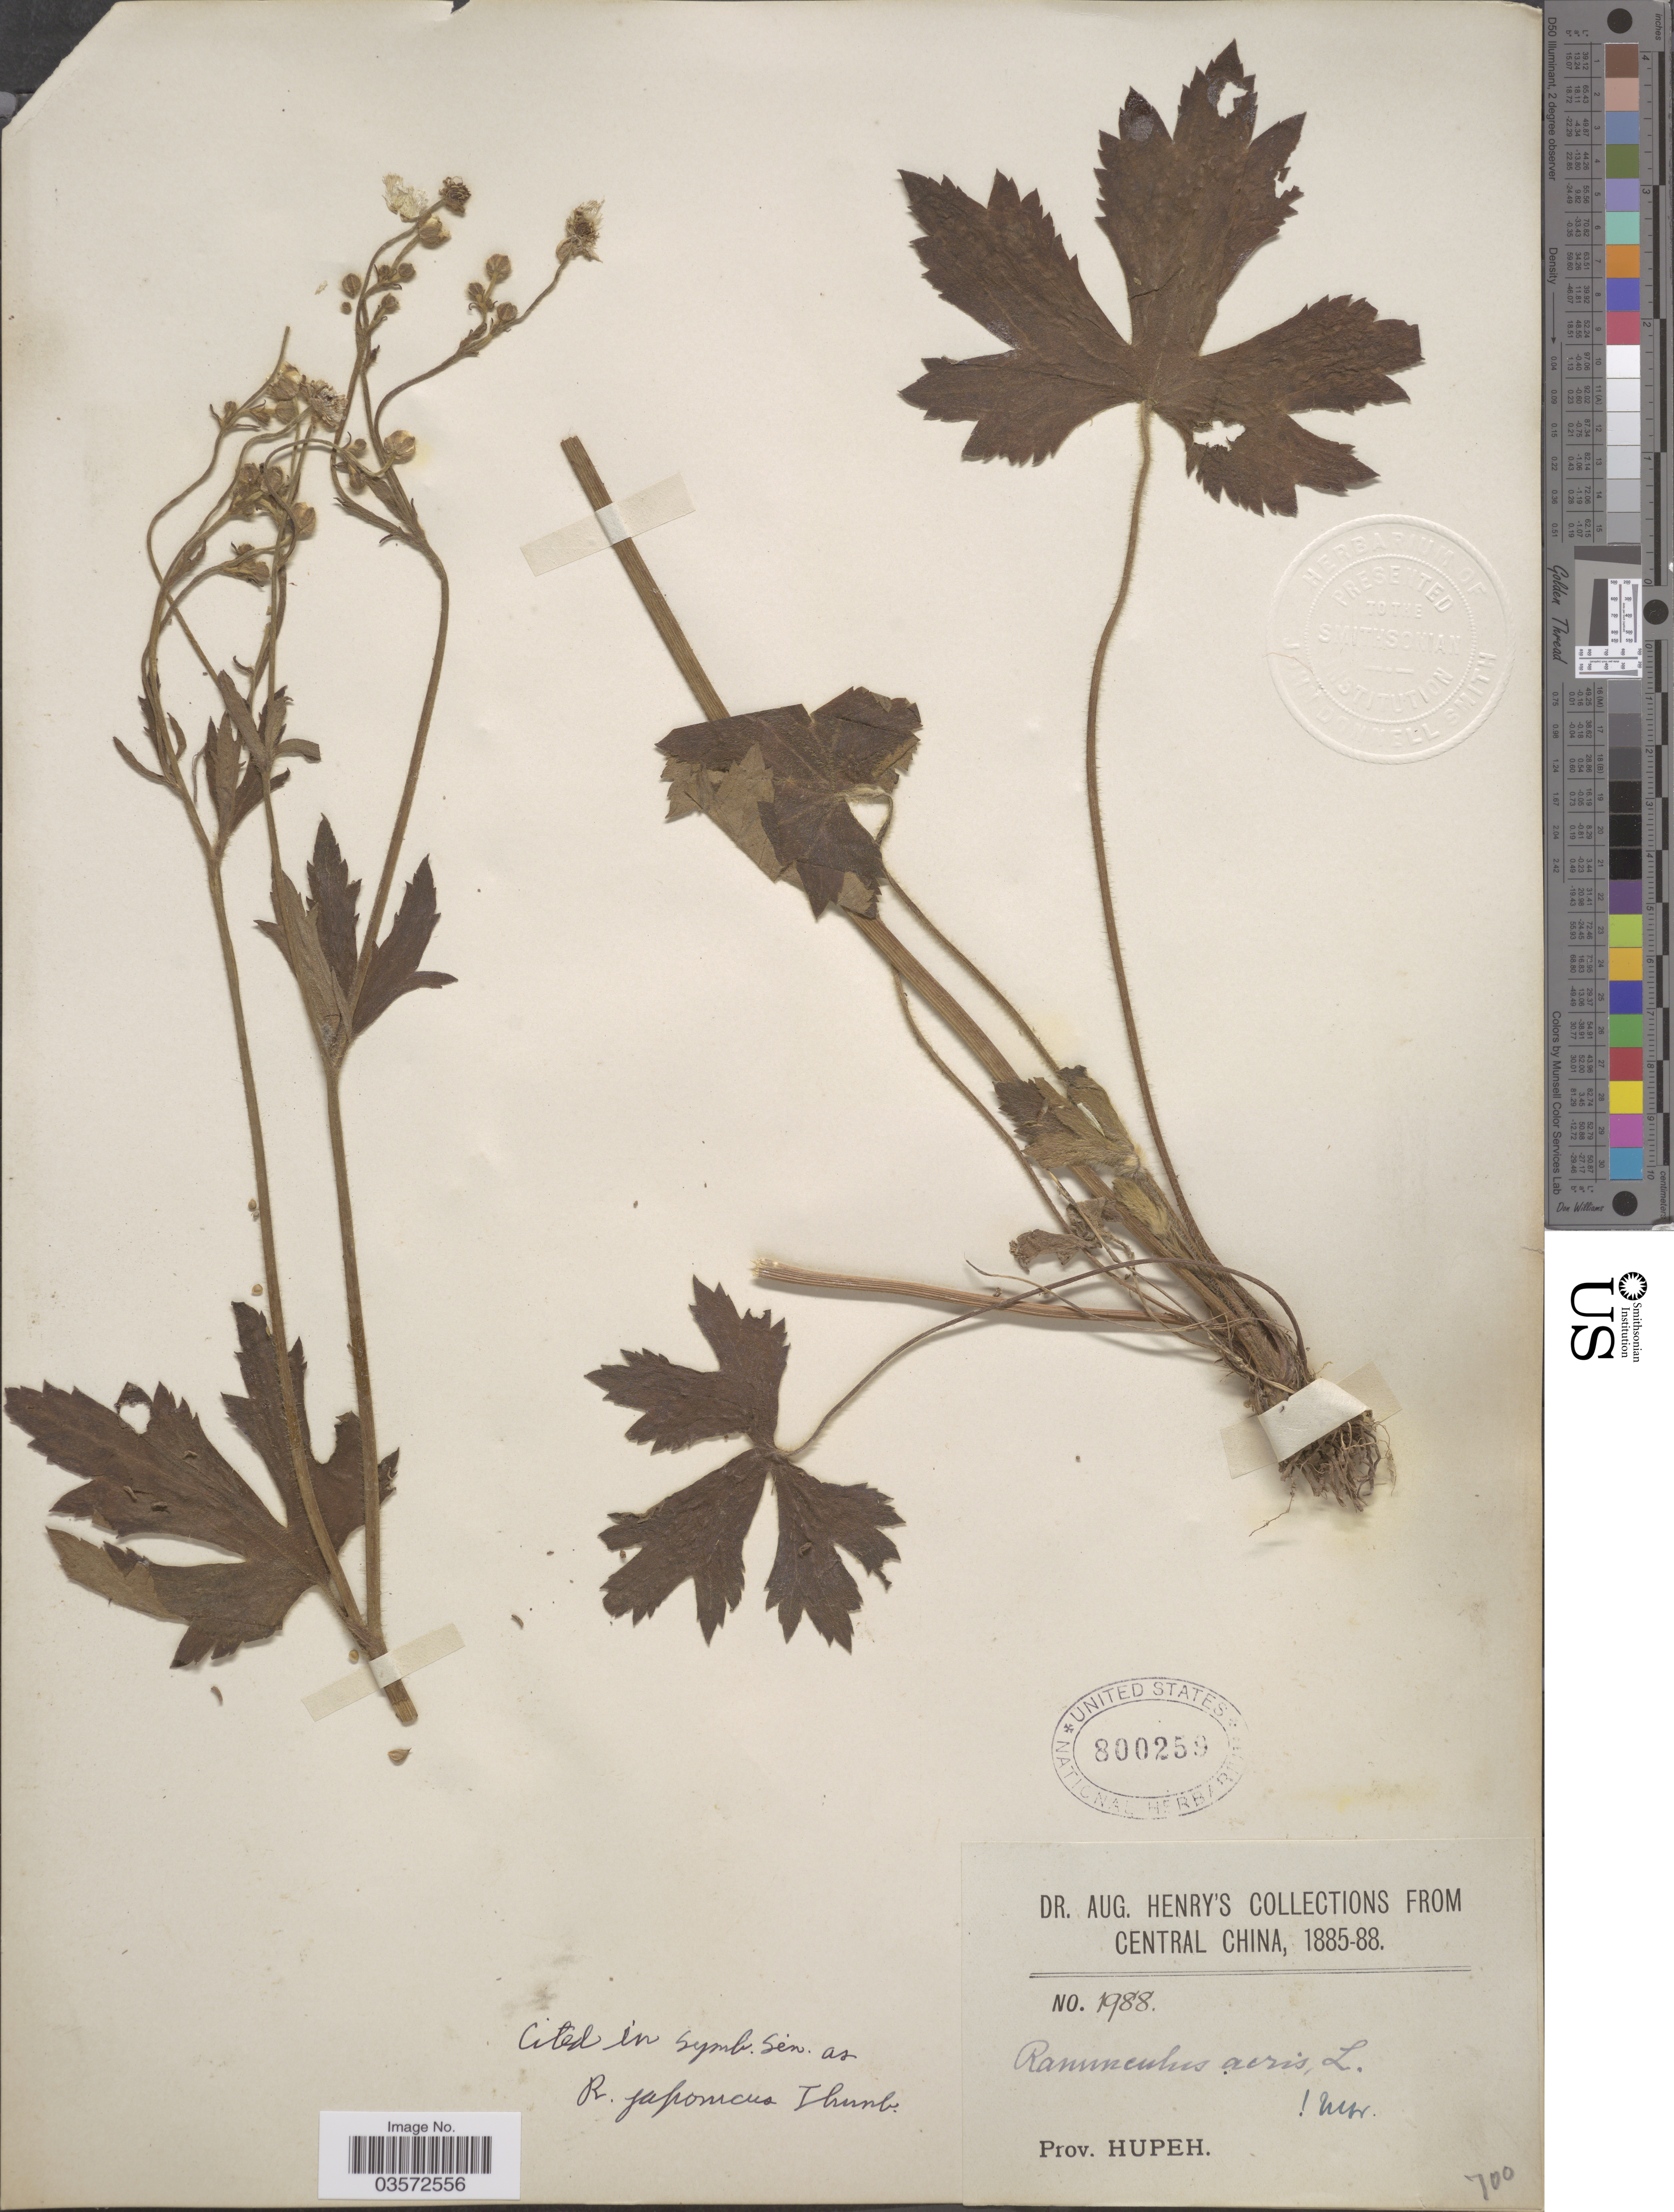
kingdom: Plantae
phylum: Tracheophyta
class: Magnoliopsida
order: Ranunculales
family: Ranunculaceae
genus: Ranunculus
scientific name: Ranunculus japonicus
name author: Thunb.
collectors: A. Henry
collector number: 1988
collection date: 1885/1888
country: China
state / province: Hubei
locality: Central China. Prov. Hupeh.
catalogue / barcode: US 800259